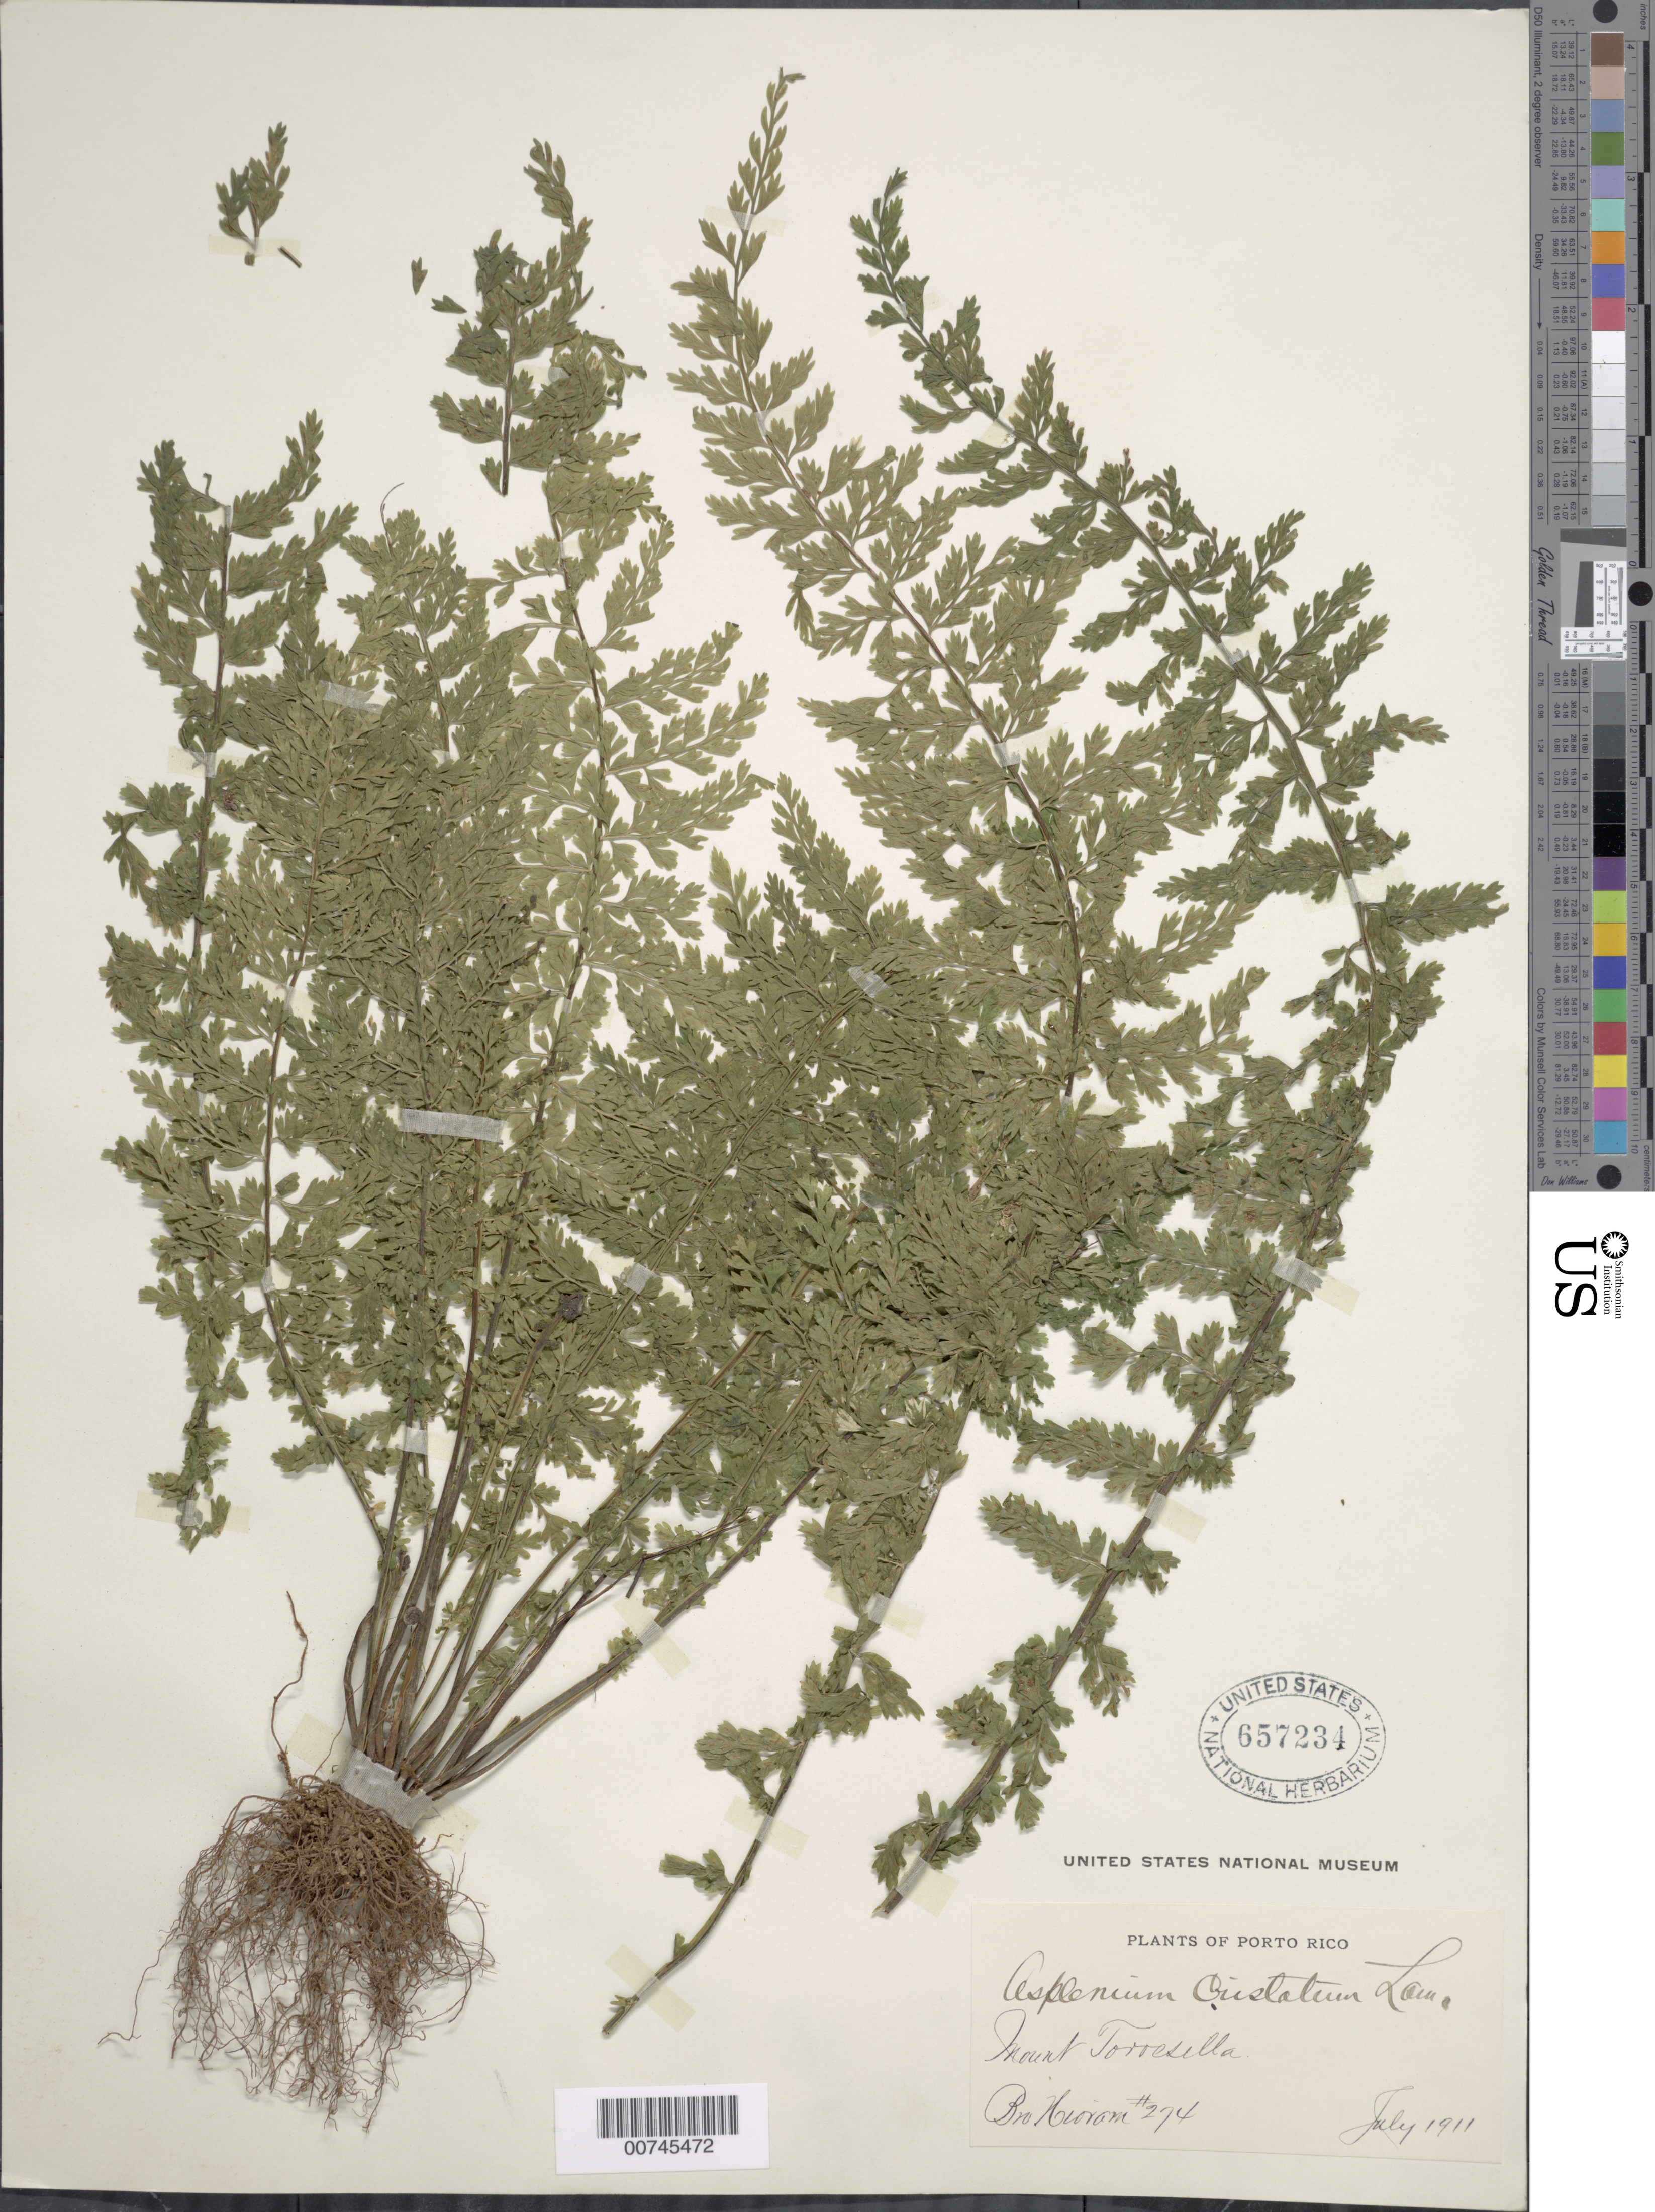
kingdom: Plantae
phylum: Tracheophyta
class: Polypodiopsida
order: Polypodiales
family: Aspleniaceae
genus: Asplenium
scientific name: Asplenium cristatum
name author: Lam.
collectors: Bro. Hioram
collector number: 274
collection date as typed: Jul 1911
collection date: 1911-07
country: Puerto Rico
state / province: Barranquitas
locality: Mount Torrecilla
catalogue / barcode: US 657234